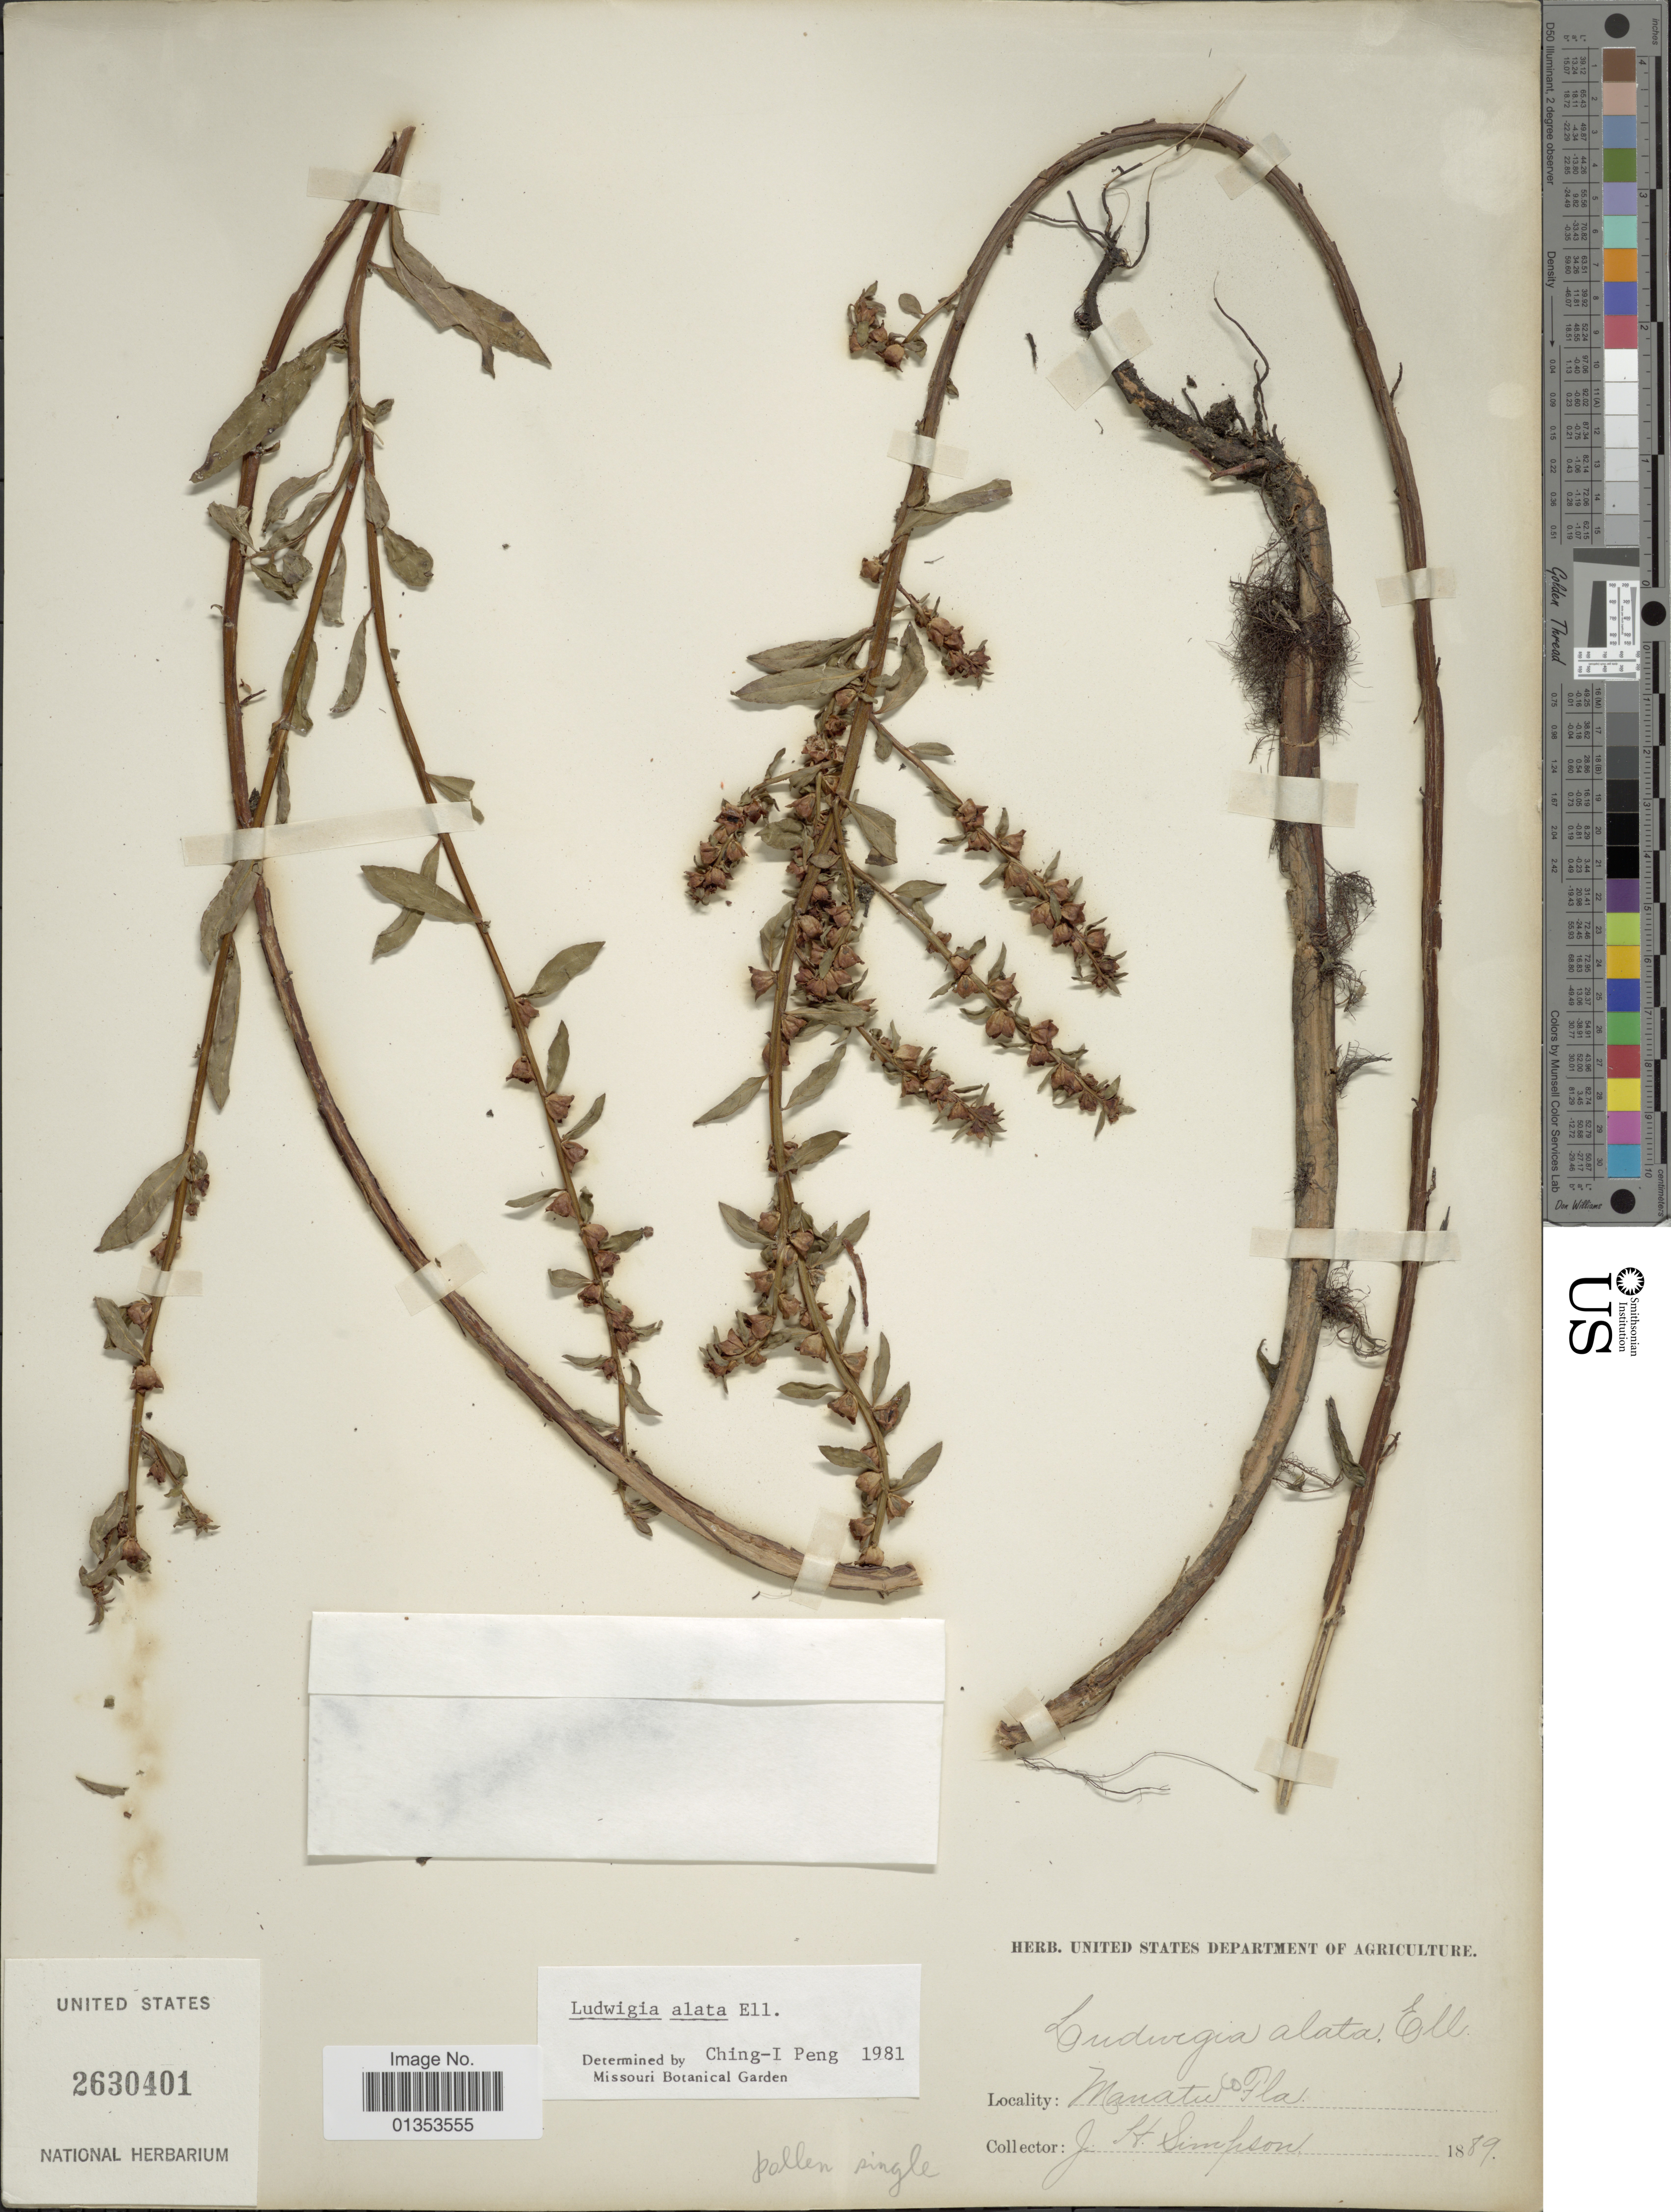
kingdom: Plantae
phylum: Tracheophyta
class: Magnoliopsida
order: Myrtales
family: Onagraceae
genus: Ludwigia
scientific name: Ludwigia alata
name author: Elliott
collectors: J. H. Simpson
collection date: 1889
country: United States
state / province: Florida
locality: Manatee Co.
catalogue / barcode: US 2630401